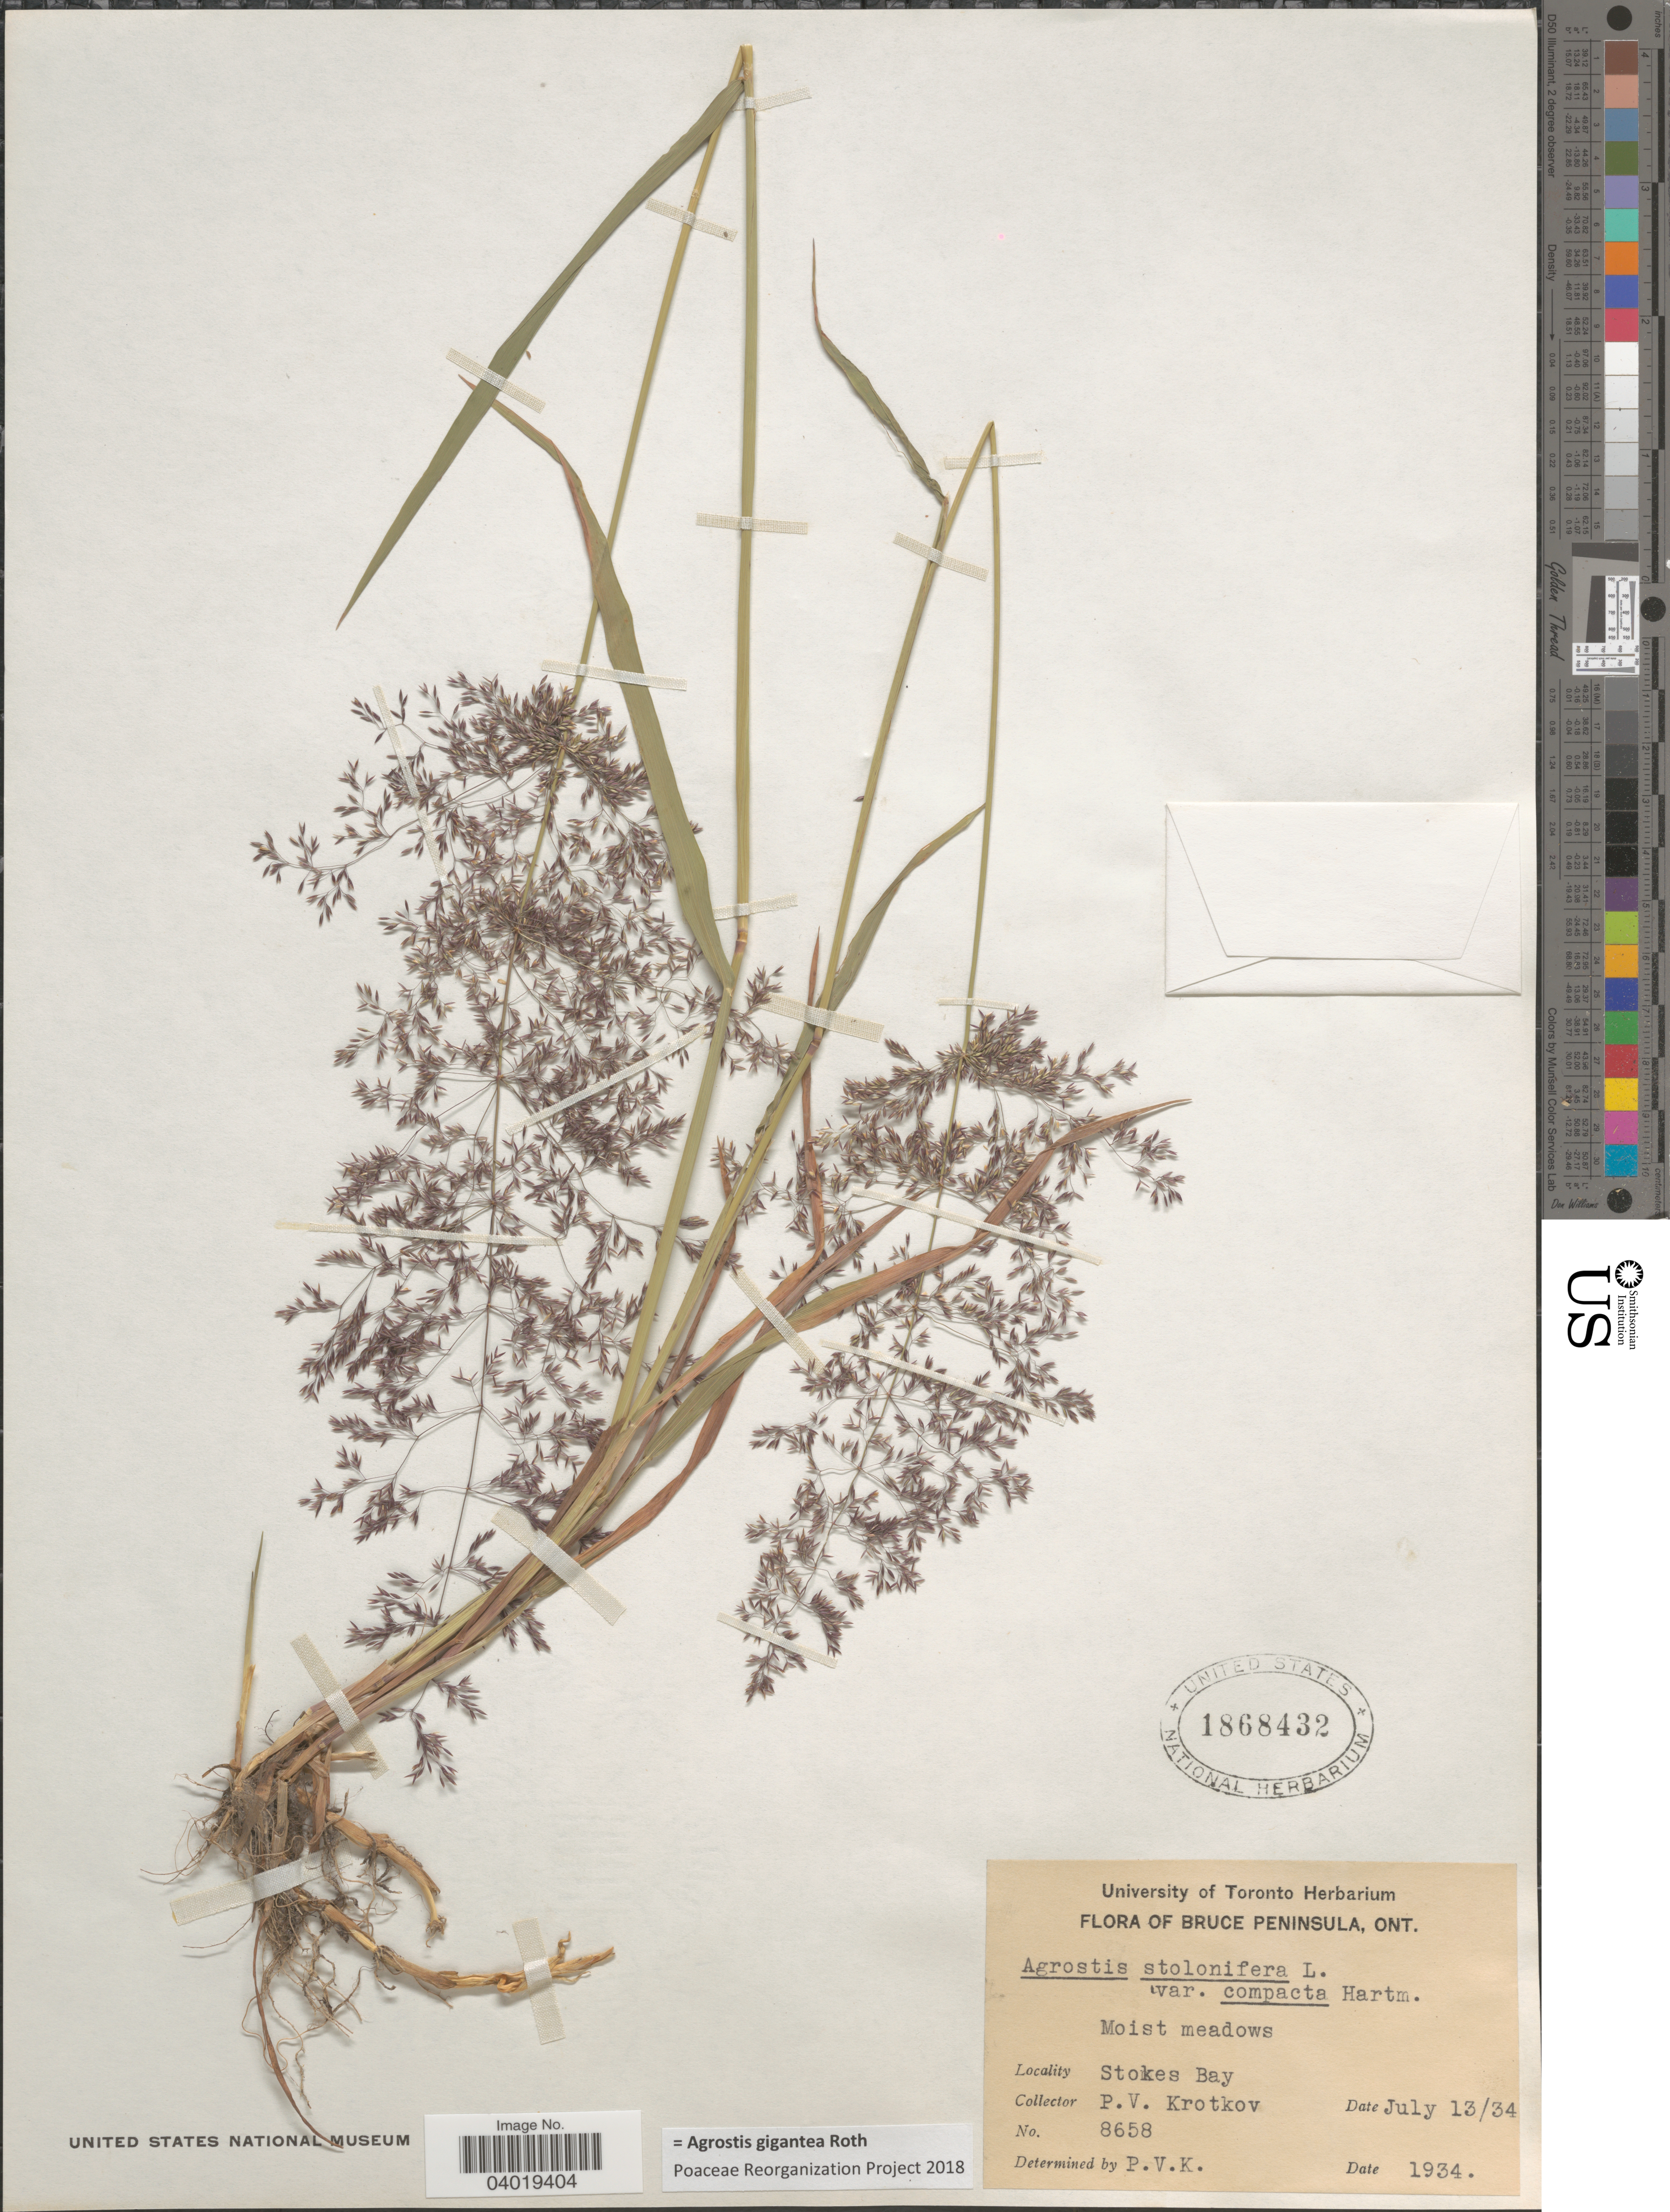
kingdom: Plantae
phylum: Tracheophyta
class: Liliopsida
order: Poales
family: Poaceae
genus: Agrostis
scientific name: Agrostis gigantea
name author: Roth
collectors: P. V. Krotkov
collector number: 8658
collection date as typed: Transcribed d/m/y: 13/7/34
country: Canada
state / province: Ontario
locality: Bruce Peninsula, Ont. Stokes Bay.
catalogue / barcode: US 1868432